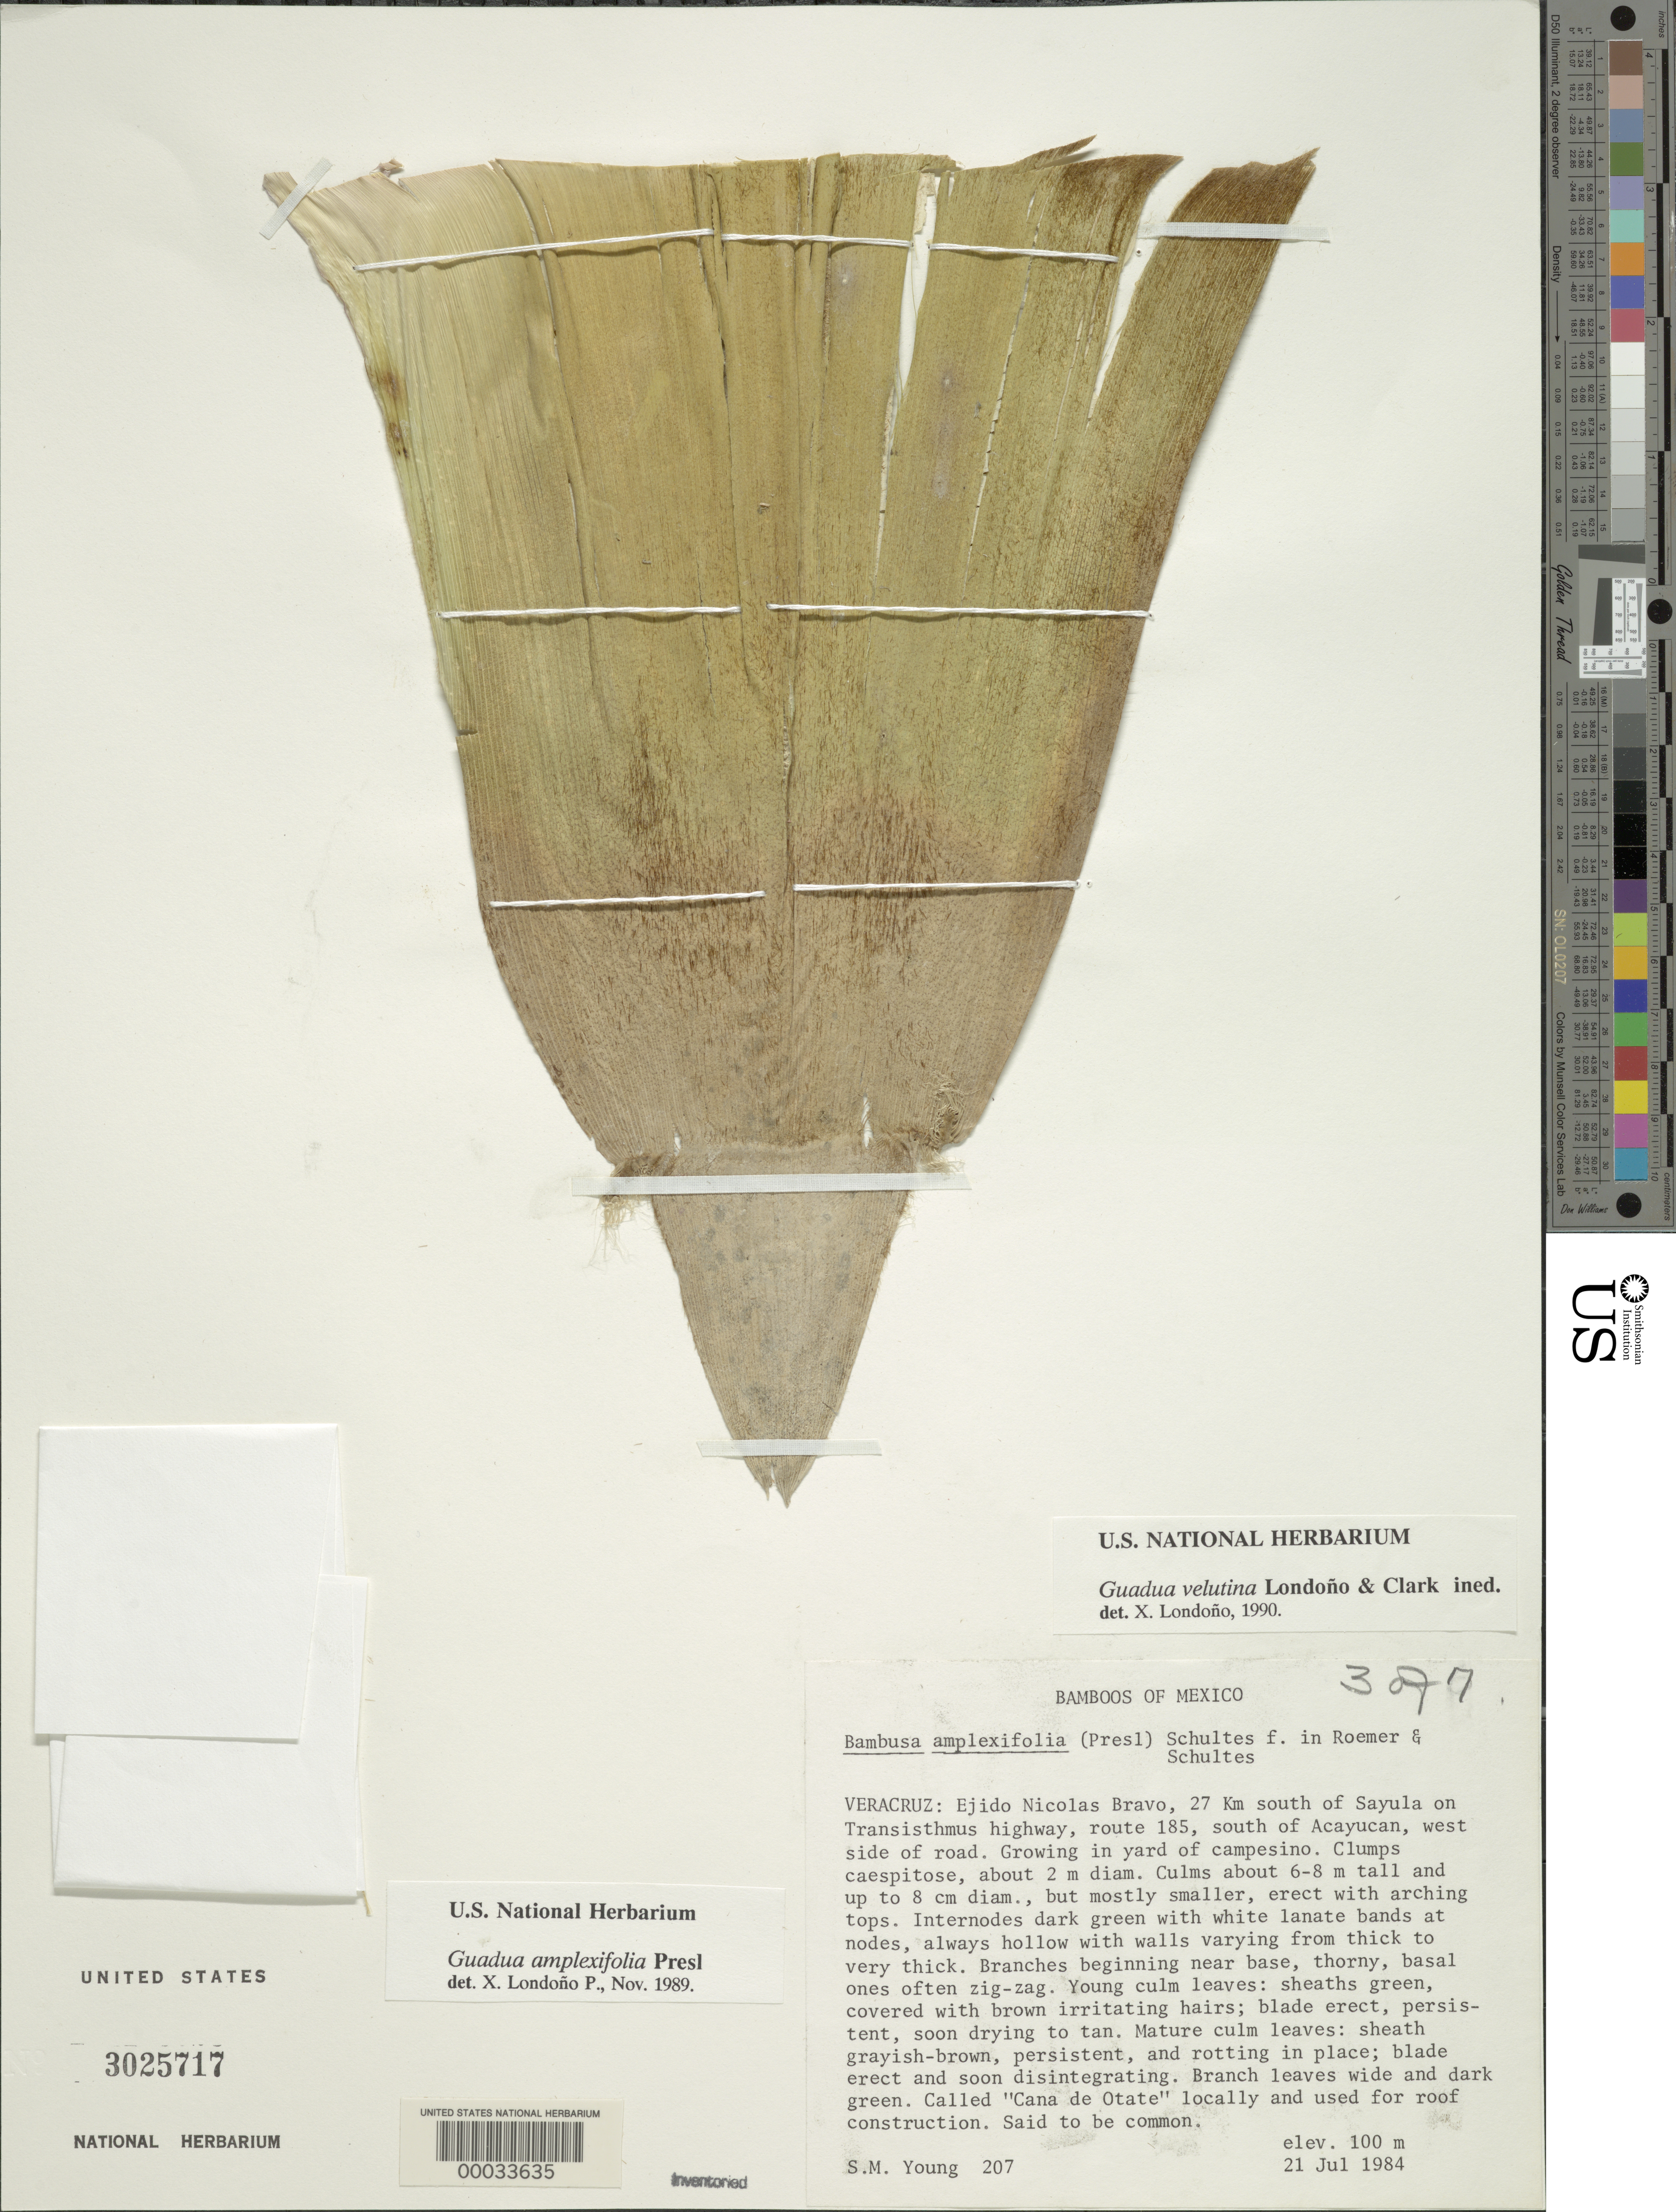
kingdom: Plantae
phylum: Tracheophyta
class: Liliopsida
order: Poales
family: Poaceae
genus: Guadua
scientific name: Guadua velutina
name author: Londoño & L.G. Clark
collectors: S. Young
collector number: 207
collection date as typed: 21 Jul 1984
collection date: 1984-07-21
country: Mexico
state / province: Veracruz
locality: Ejido Nicolas Bravo, 27 km S of Sayula on Transisthmus highway, route 185, S of Acayucan, W side of road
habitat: In yard of campesino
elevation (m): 100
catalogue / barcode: US 3025717